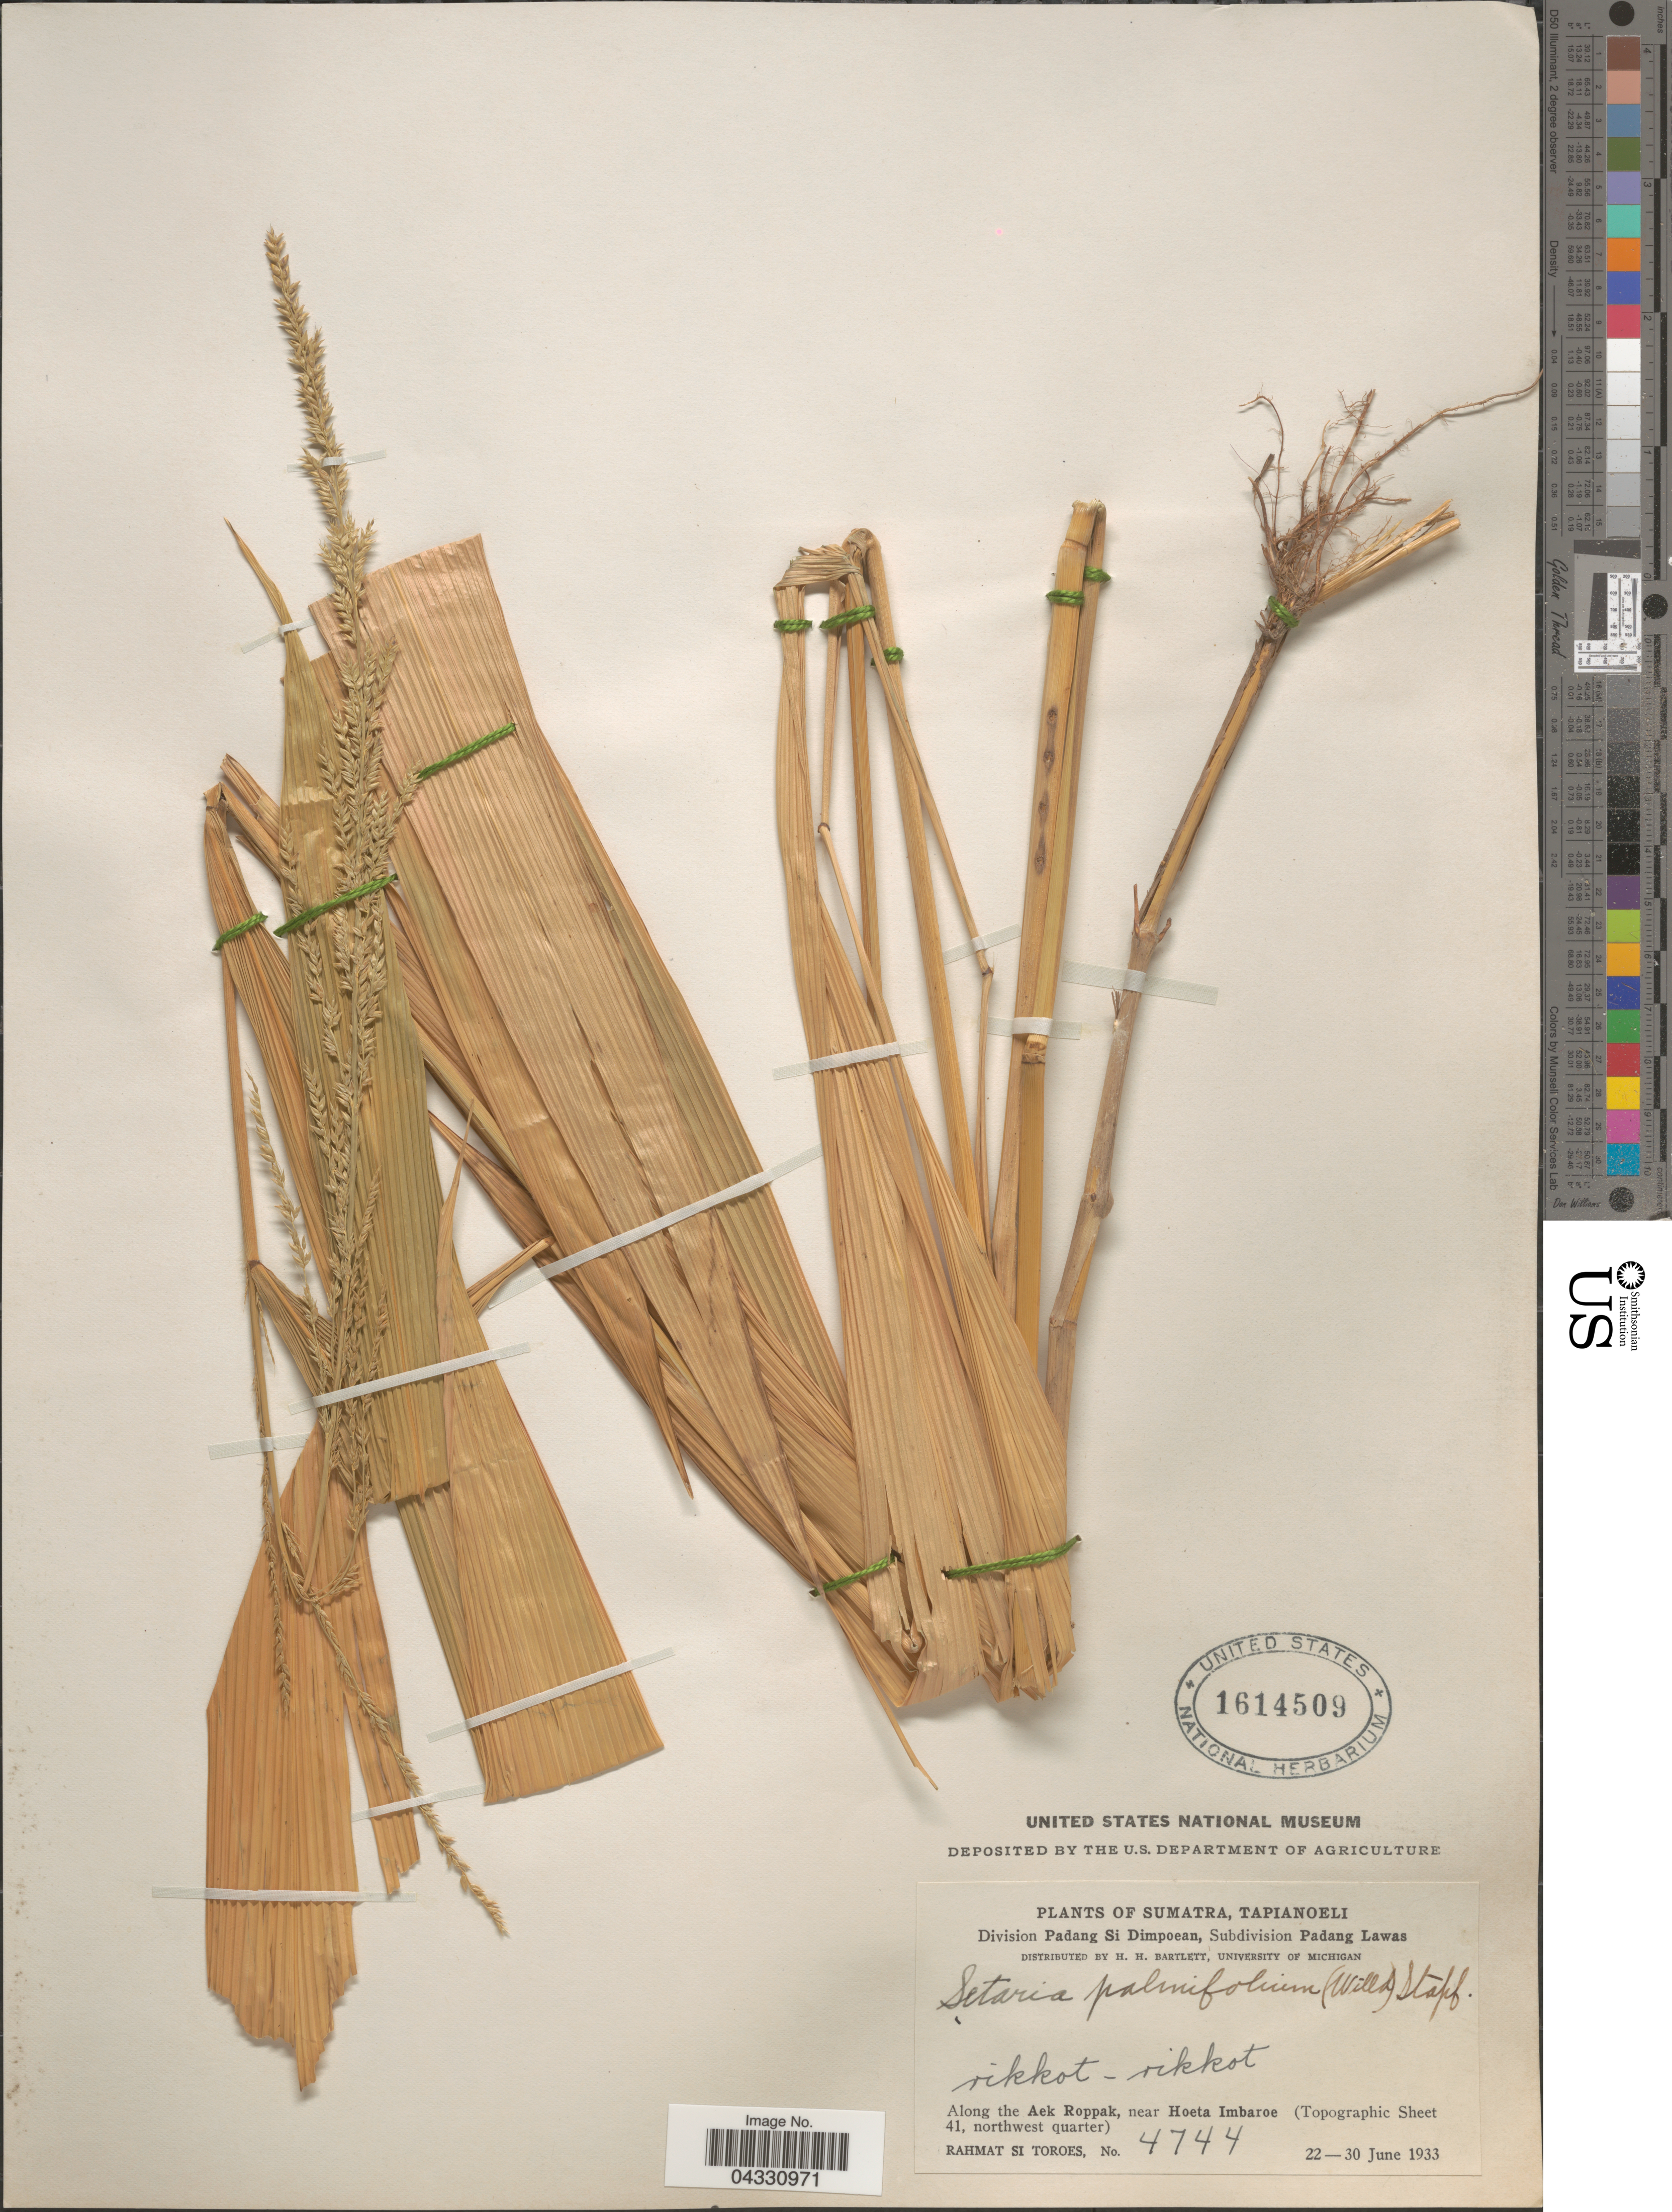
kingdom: Plantae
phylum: Tracheophyta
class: Liliopsida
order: Poales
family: Poaceae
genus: Setaria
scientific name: Setaria palmifolia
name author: (J. Koenig) Stapf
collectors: Rahmat Si Boeea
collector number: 4744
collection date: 1933-06-22/1933-06-30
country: Indonesia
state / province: Sumatra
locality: Tapianoeli. Division Padang Si Dimpoean, Subdivision Padang Lawas. Along the Aek Roppak, near Hoeta Imbaroe (Topographic Sheet 41, northwest quarter).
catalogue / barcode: US 1614509